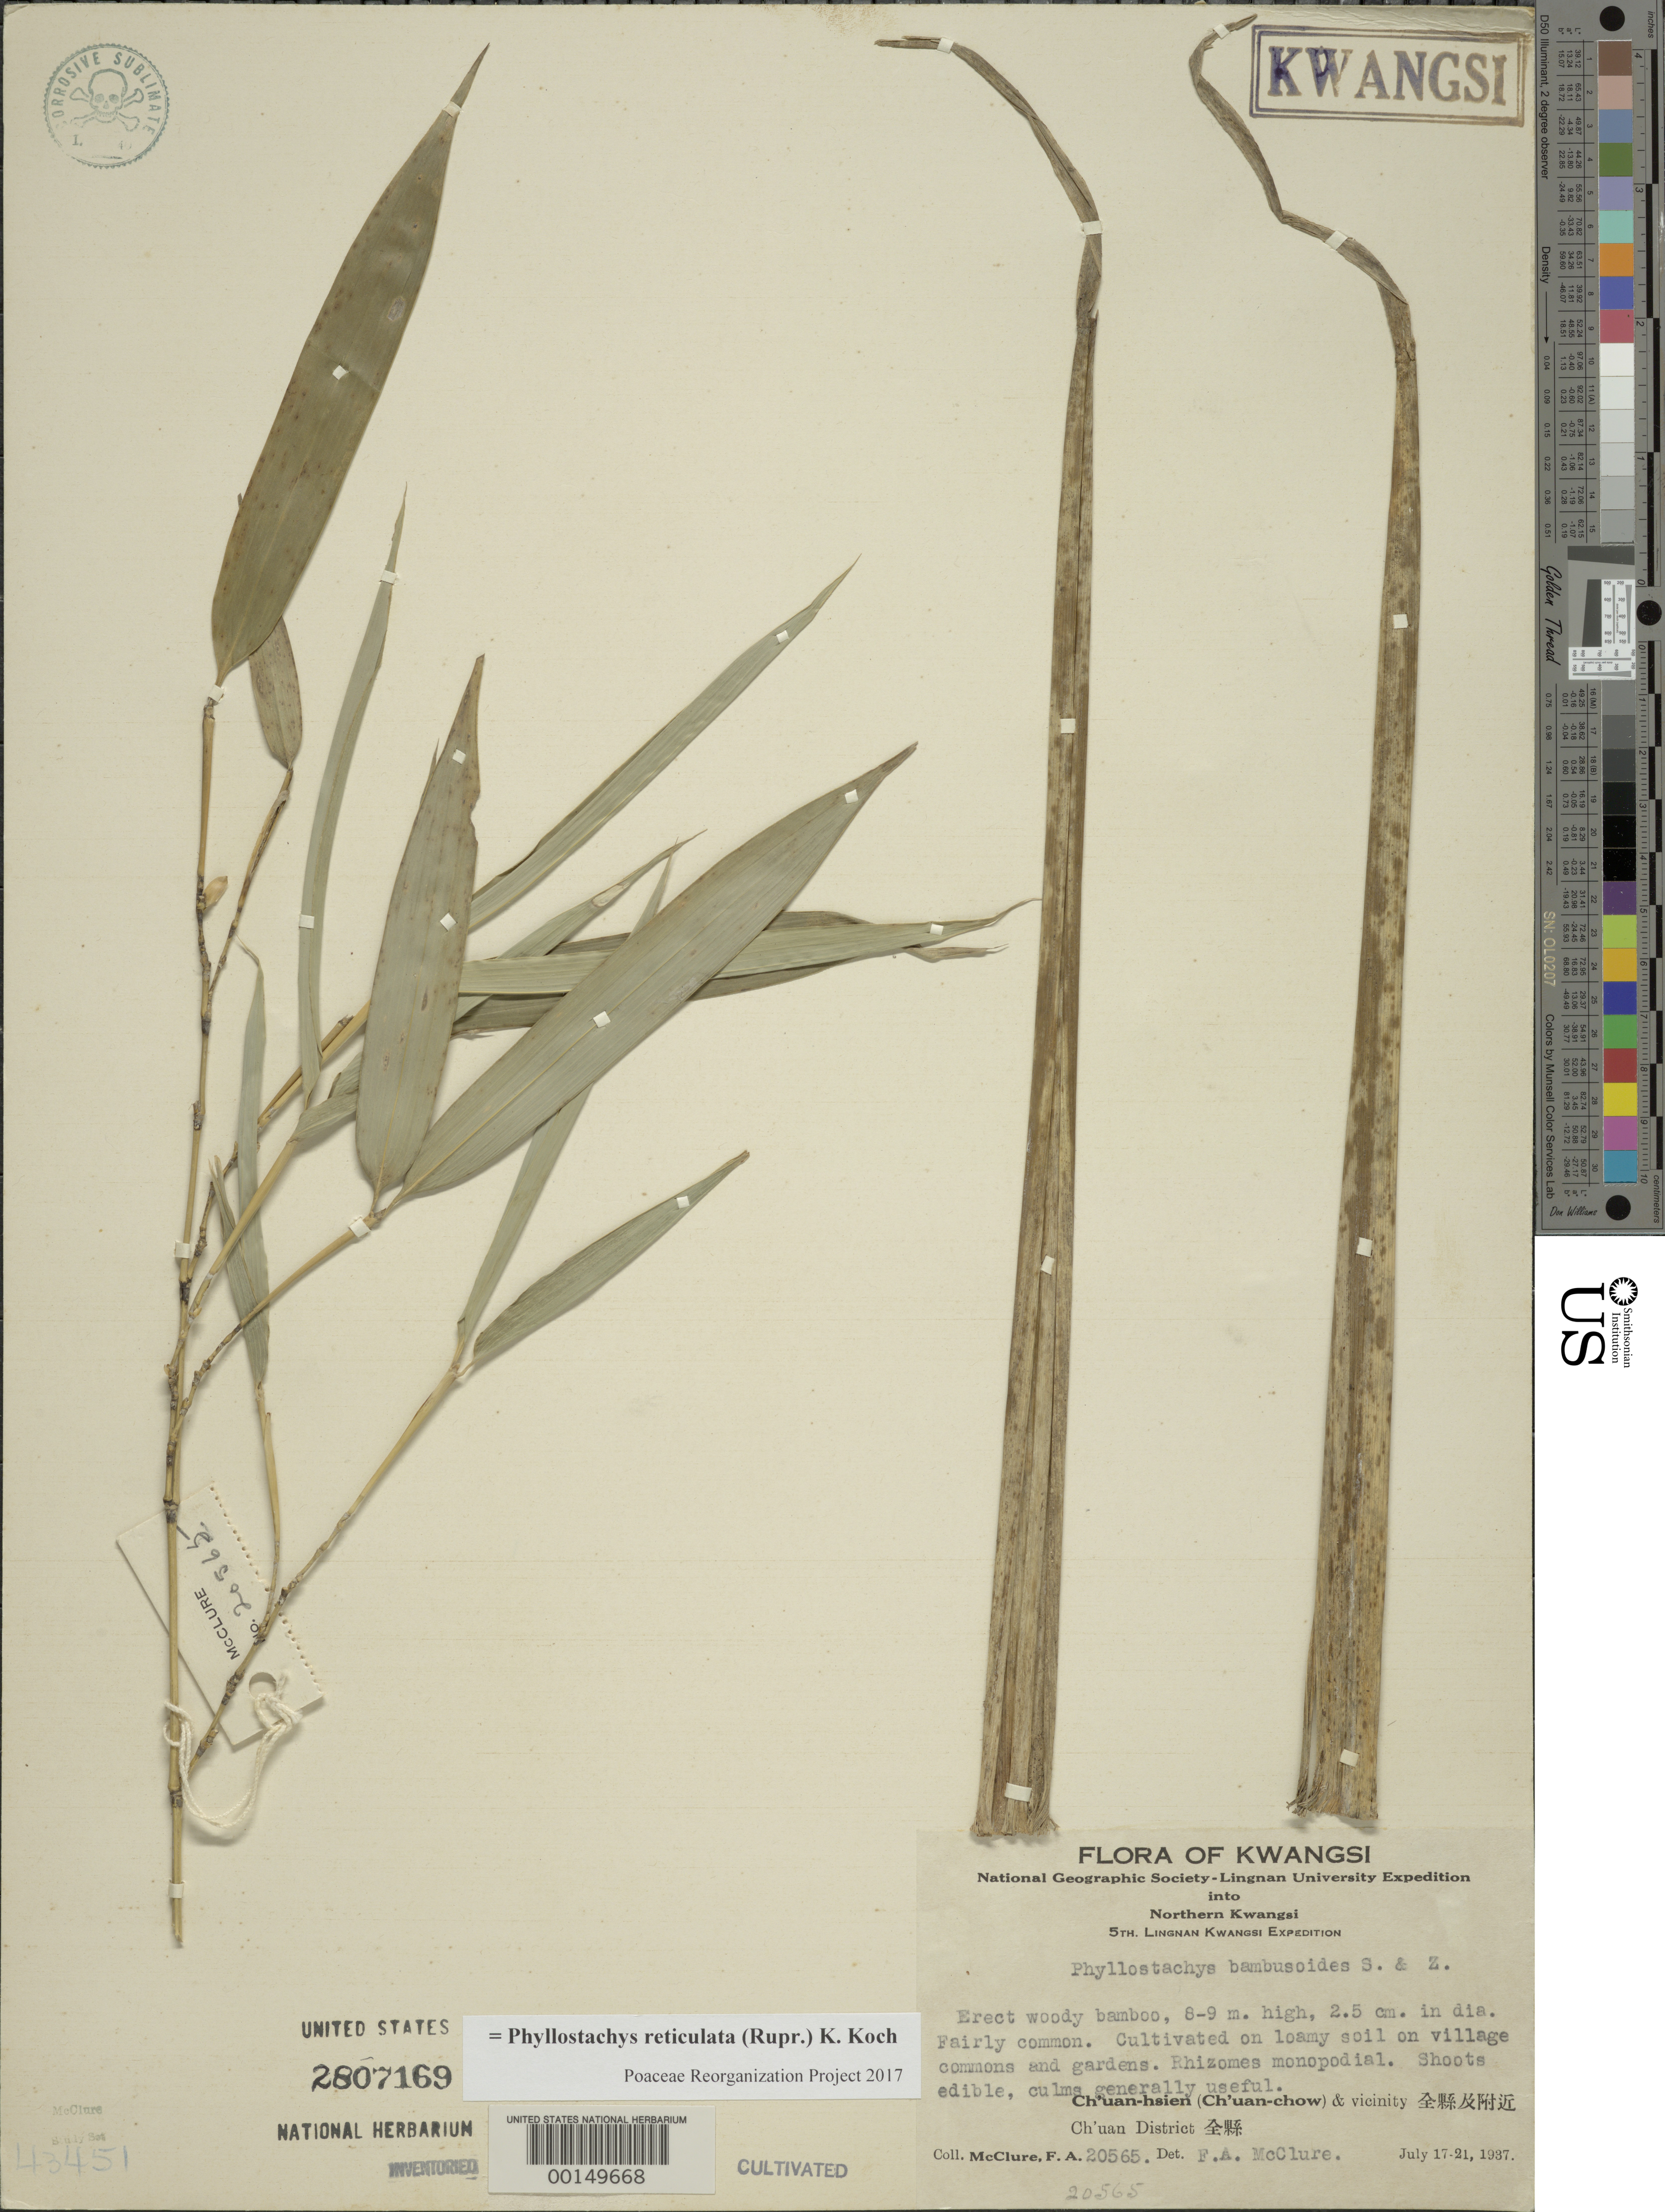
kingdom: Plantae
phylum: Tracheophyta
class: Liliopsida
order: Poales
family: Poaceae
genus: Phyllostachys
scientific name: Phyllostachys reticulata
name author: (Rupr.) K. Koch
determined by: Poaceae Reorganization Project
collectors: F. A. McClure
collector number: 20565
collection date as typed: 17 Jul 1937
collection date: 1937-07-17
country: China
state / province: Jiangxi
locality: Ch'uan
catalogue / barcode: US 2807169